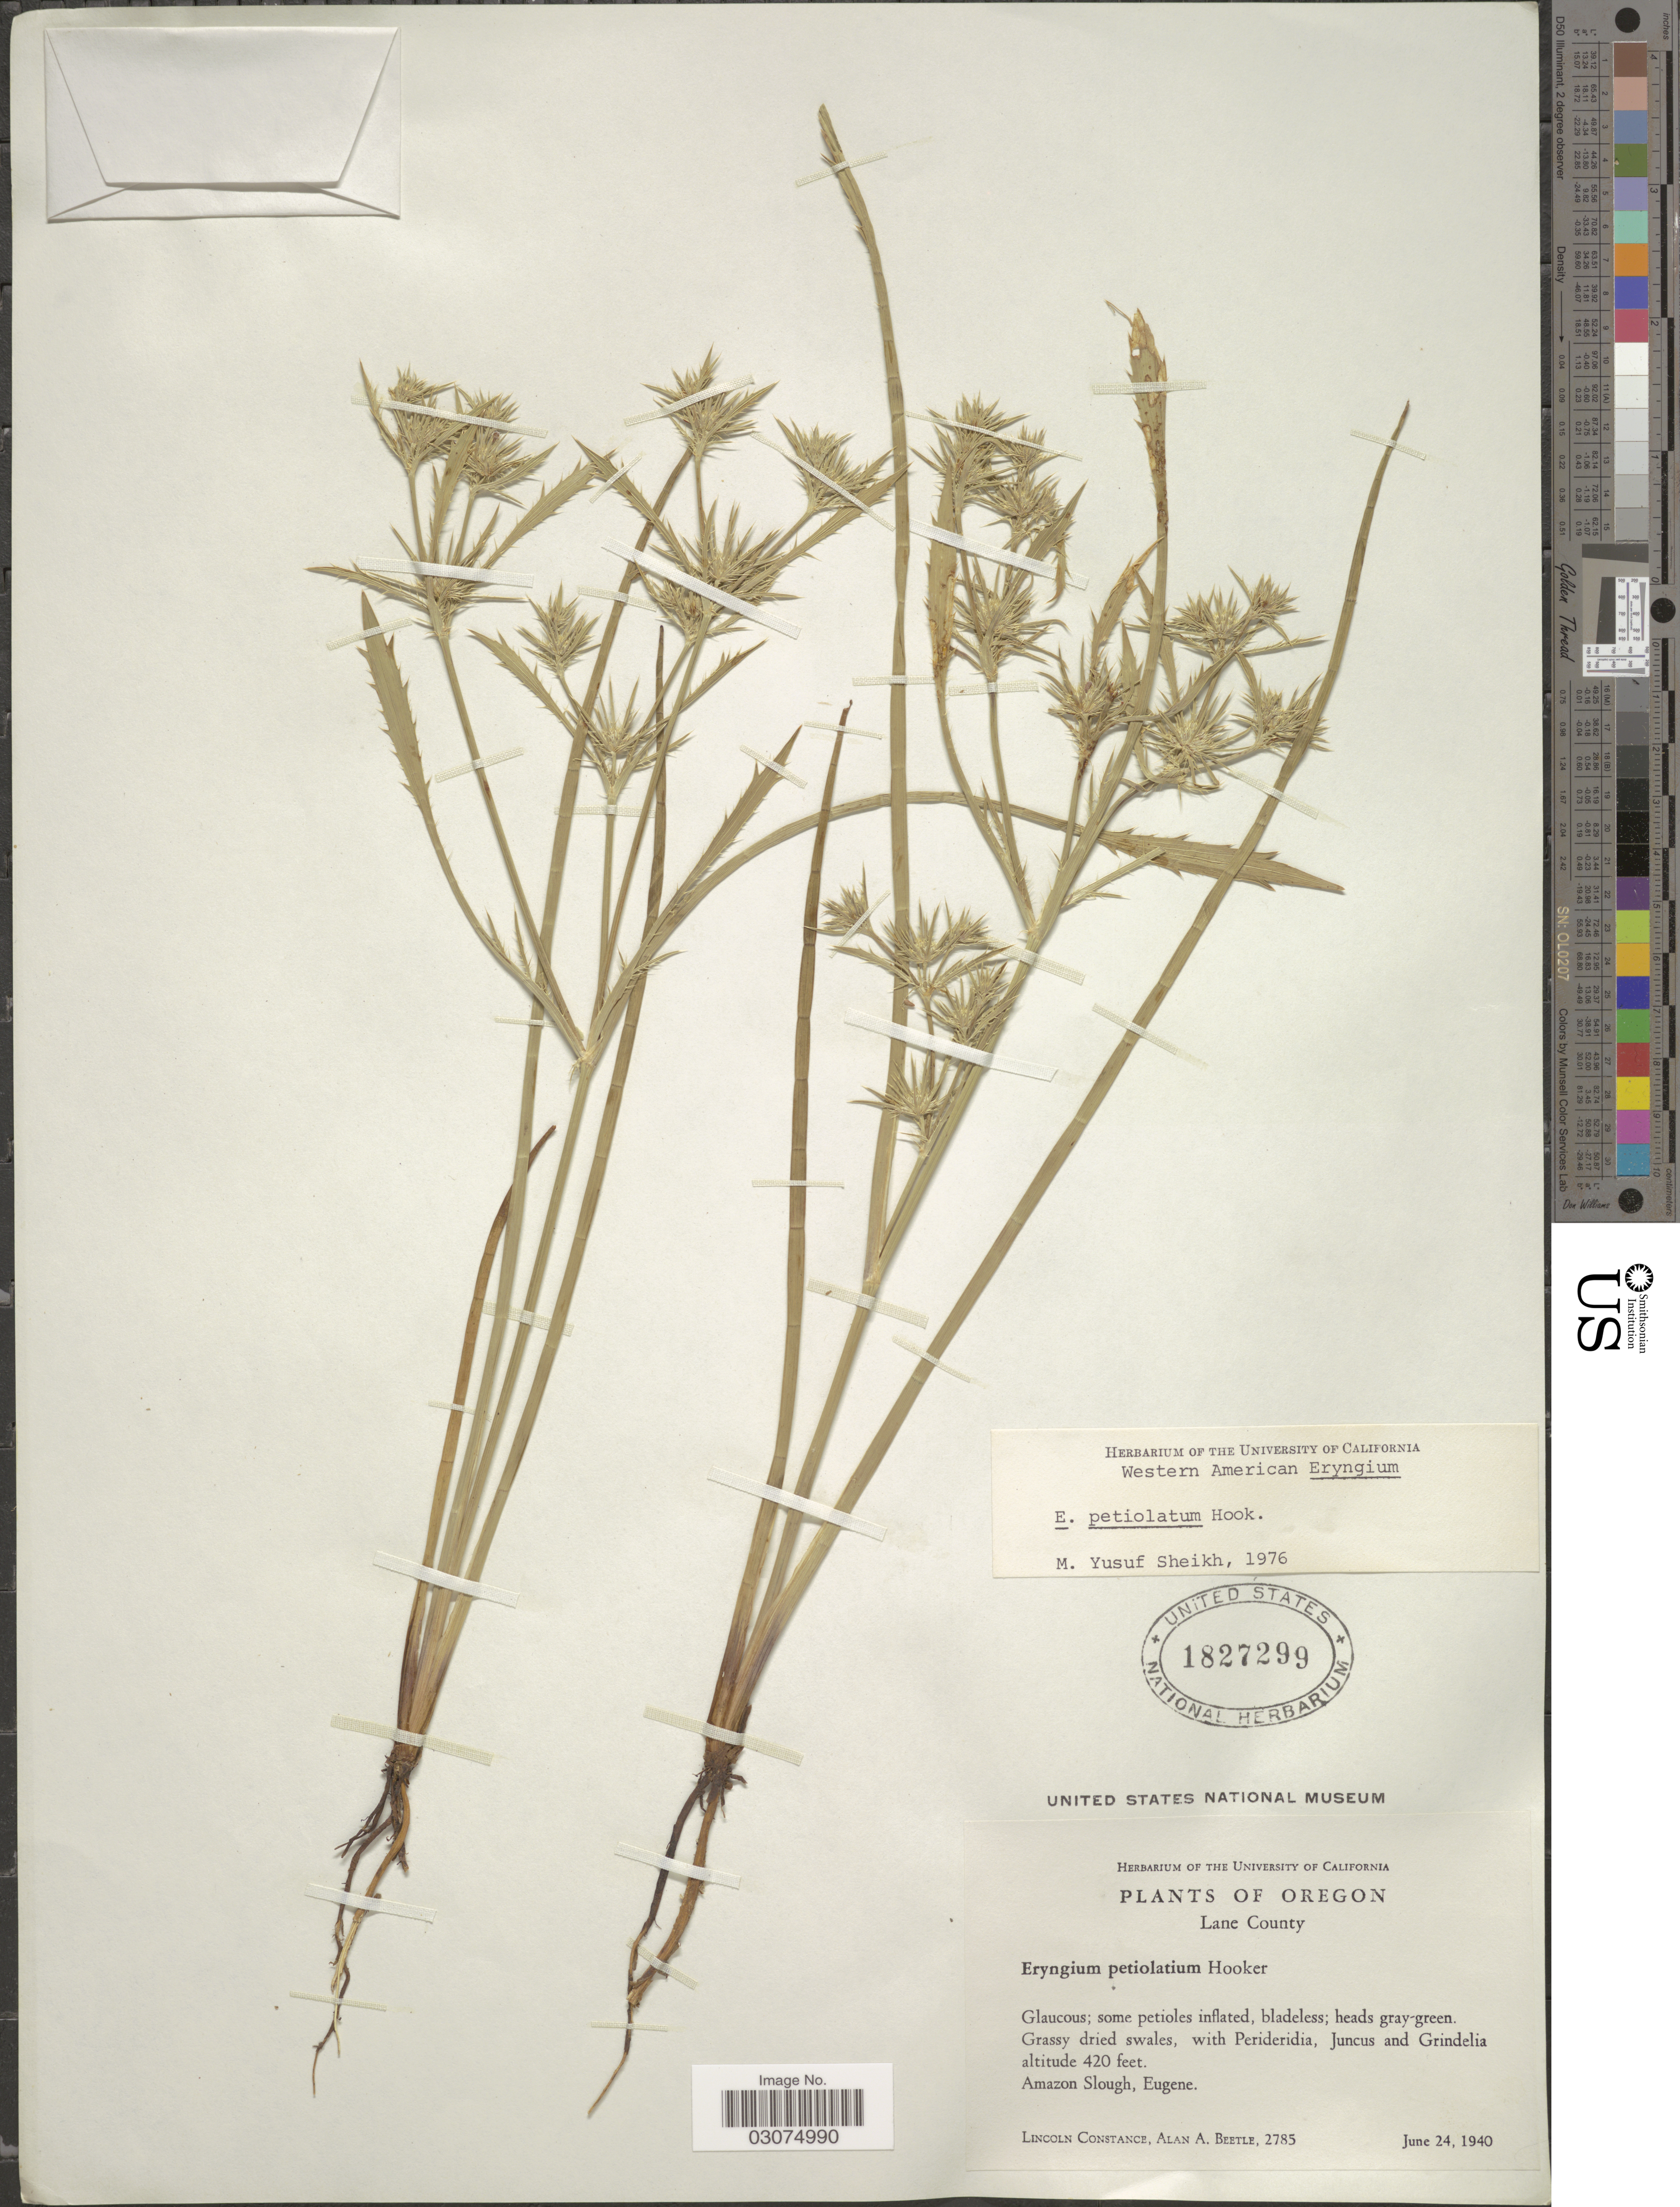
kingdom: Plantae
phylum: Tracheophyta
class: Magnoliopsida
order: Apiales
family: Apiaceae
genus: Eryngium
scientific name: Eryngium petiolatum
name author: Hook.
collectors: L. Constance & A. A. Beetle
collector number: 2785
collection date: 1940-06-24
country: United States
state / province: Oregon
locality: Lane County. Amazon Slough, Eugene.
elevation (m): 128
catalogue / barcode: US 1827299